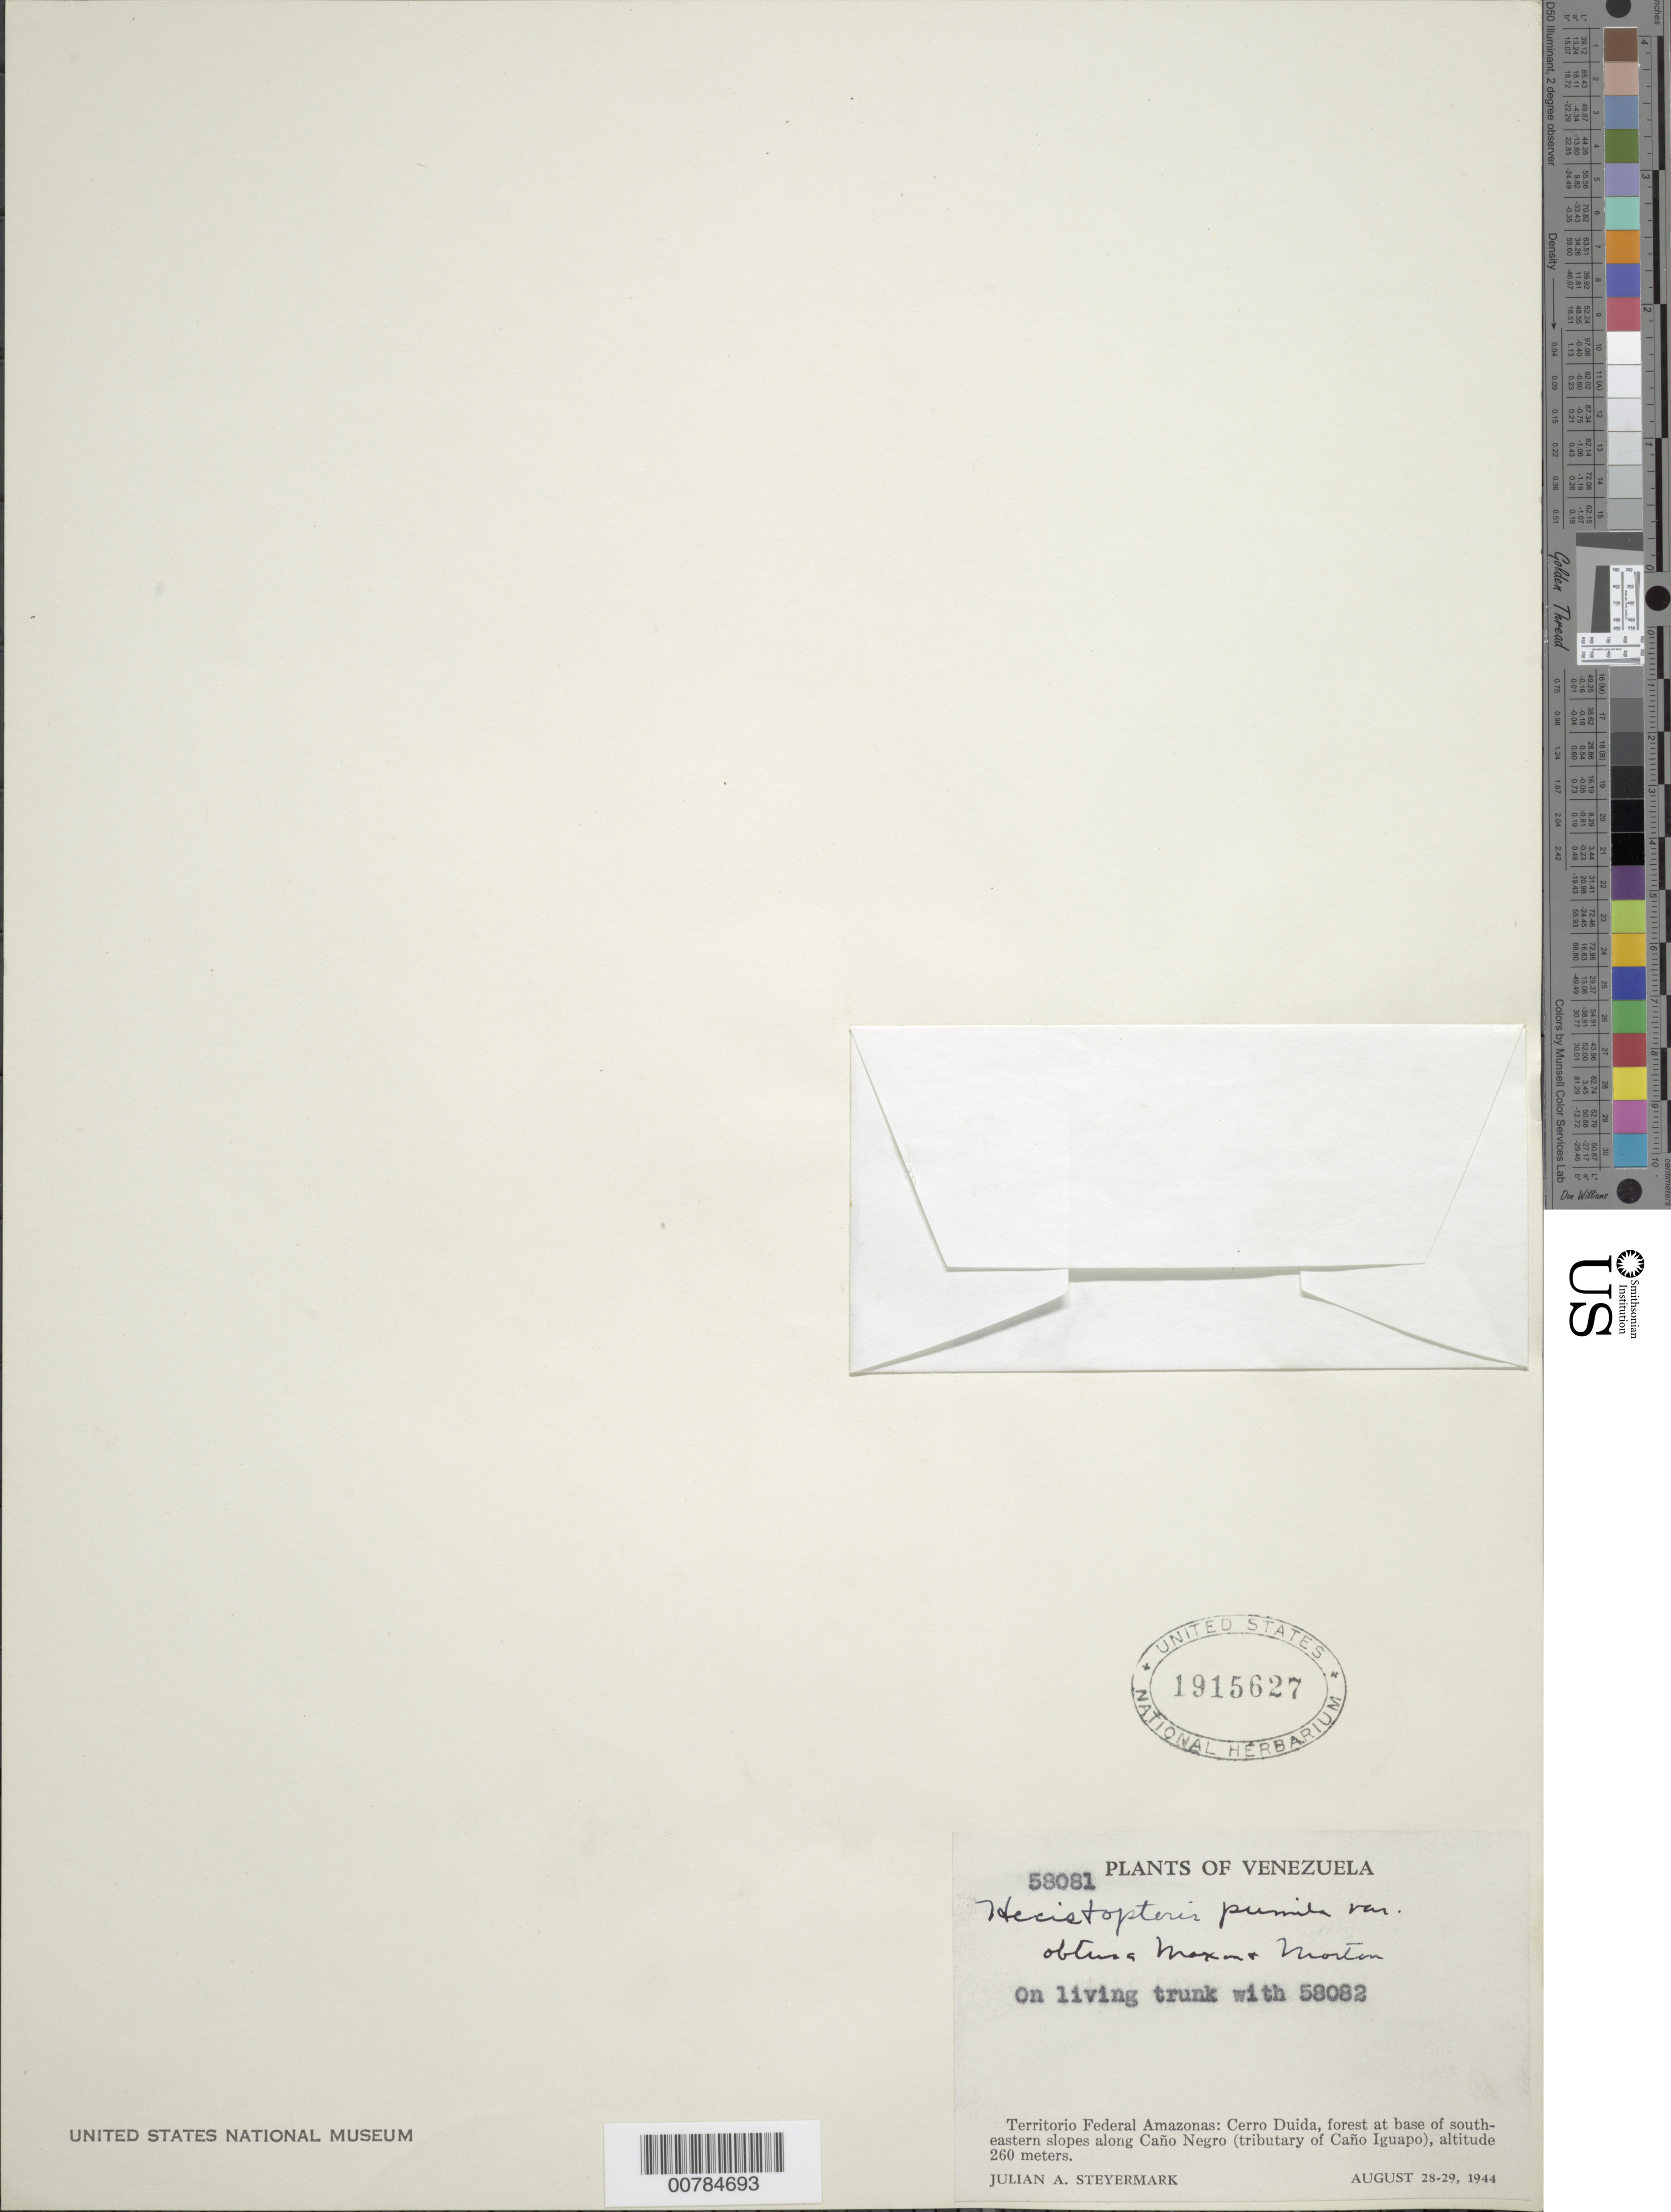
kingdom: Plantae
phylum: Tracheophyta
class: Polypodiopsida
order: Polypodiales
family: Pteridaceae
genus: Hecistopteris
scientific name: Hecistopteris pumila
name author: Christ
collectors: J. Steyermark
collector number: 58081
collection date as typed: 28-Aug-44 to 29-Aug-44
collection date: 1944-08-28/1944-08-29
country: Venezuela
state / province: Amazonas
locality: Cerro Duida, southeastern-facing slopes along Caño Negro (tributary of Caño Iguapo)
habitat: Forest; on living trunk with 58082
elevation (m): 260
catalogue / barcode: US 1915627